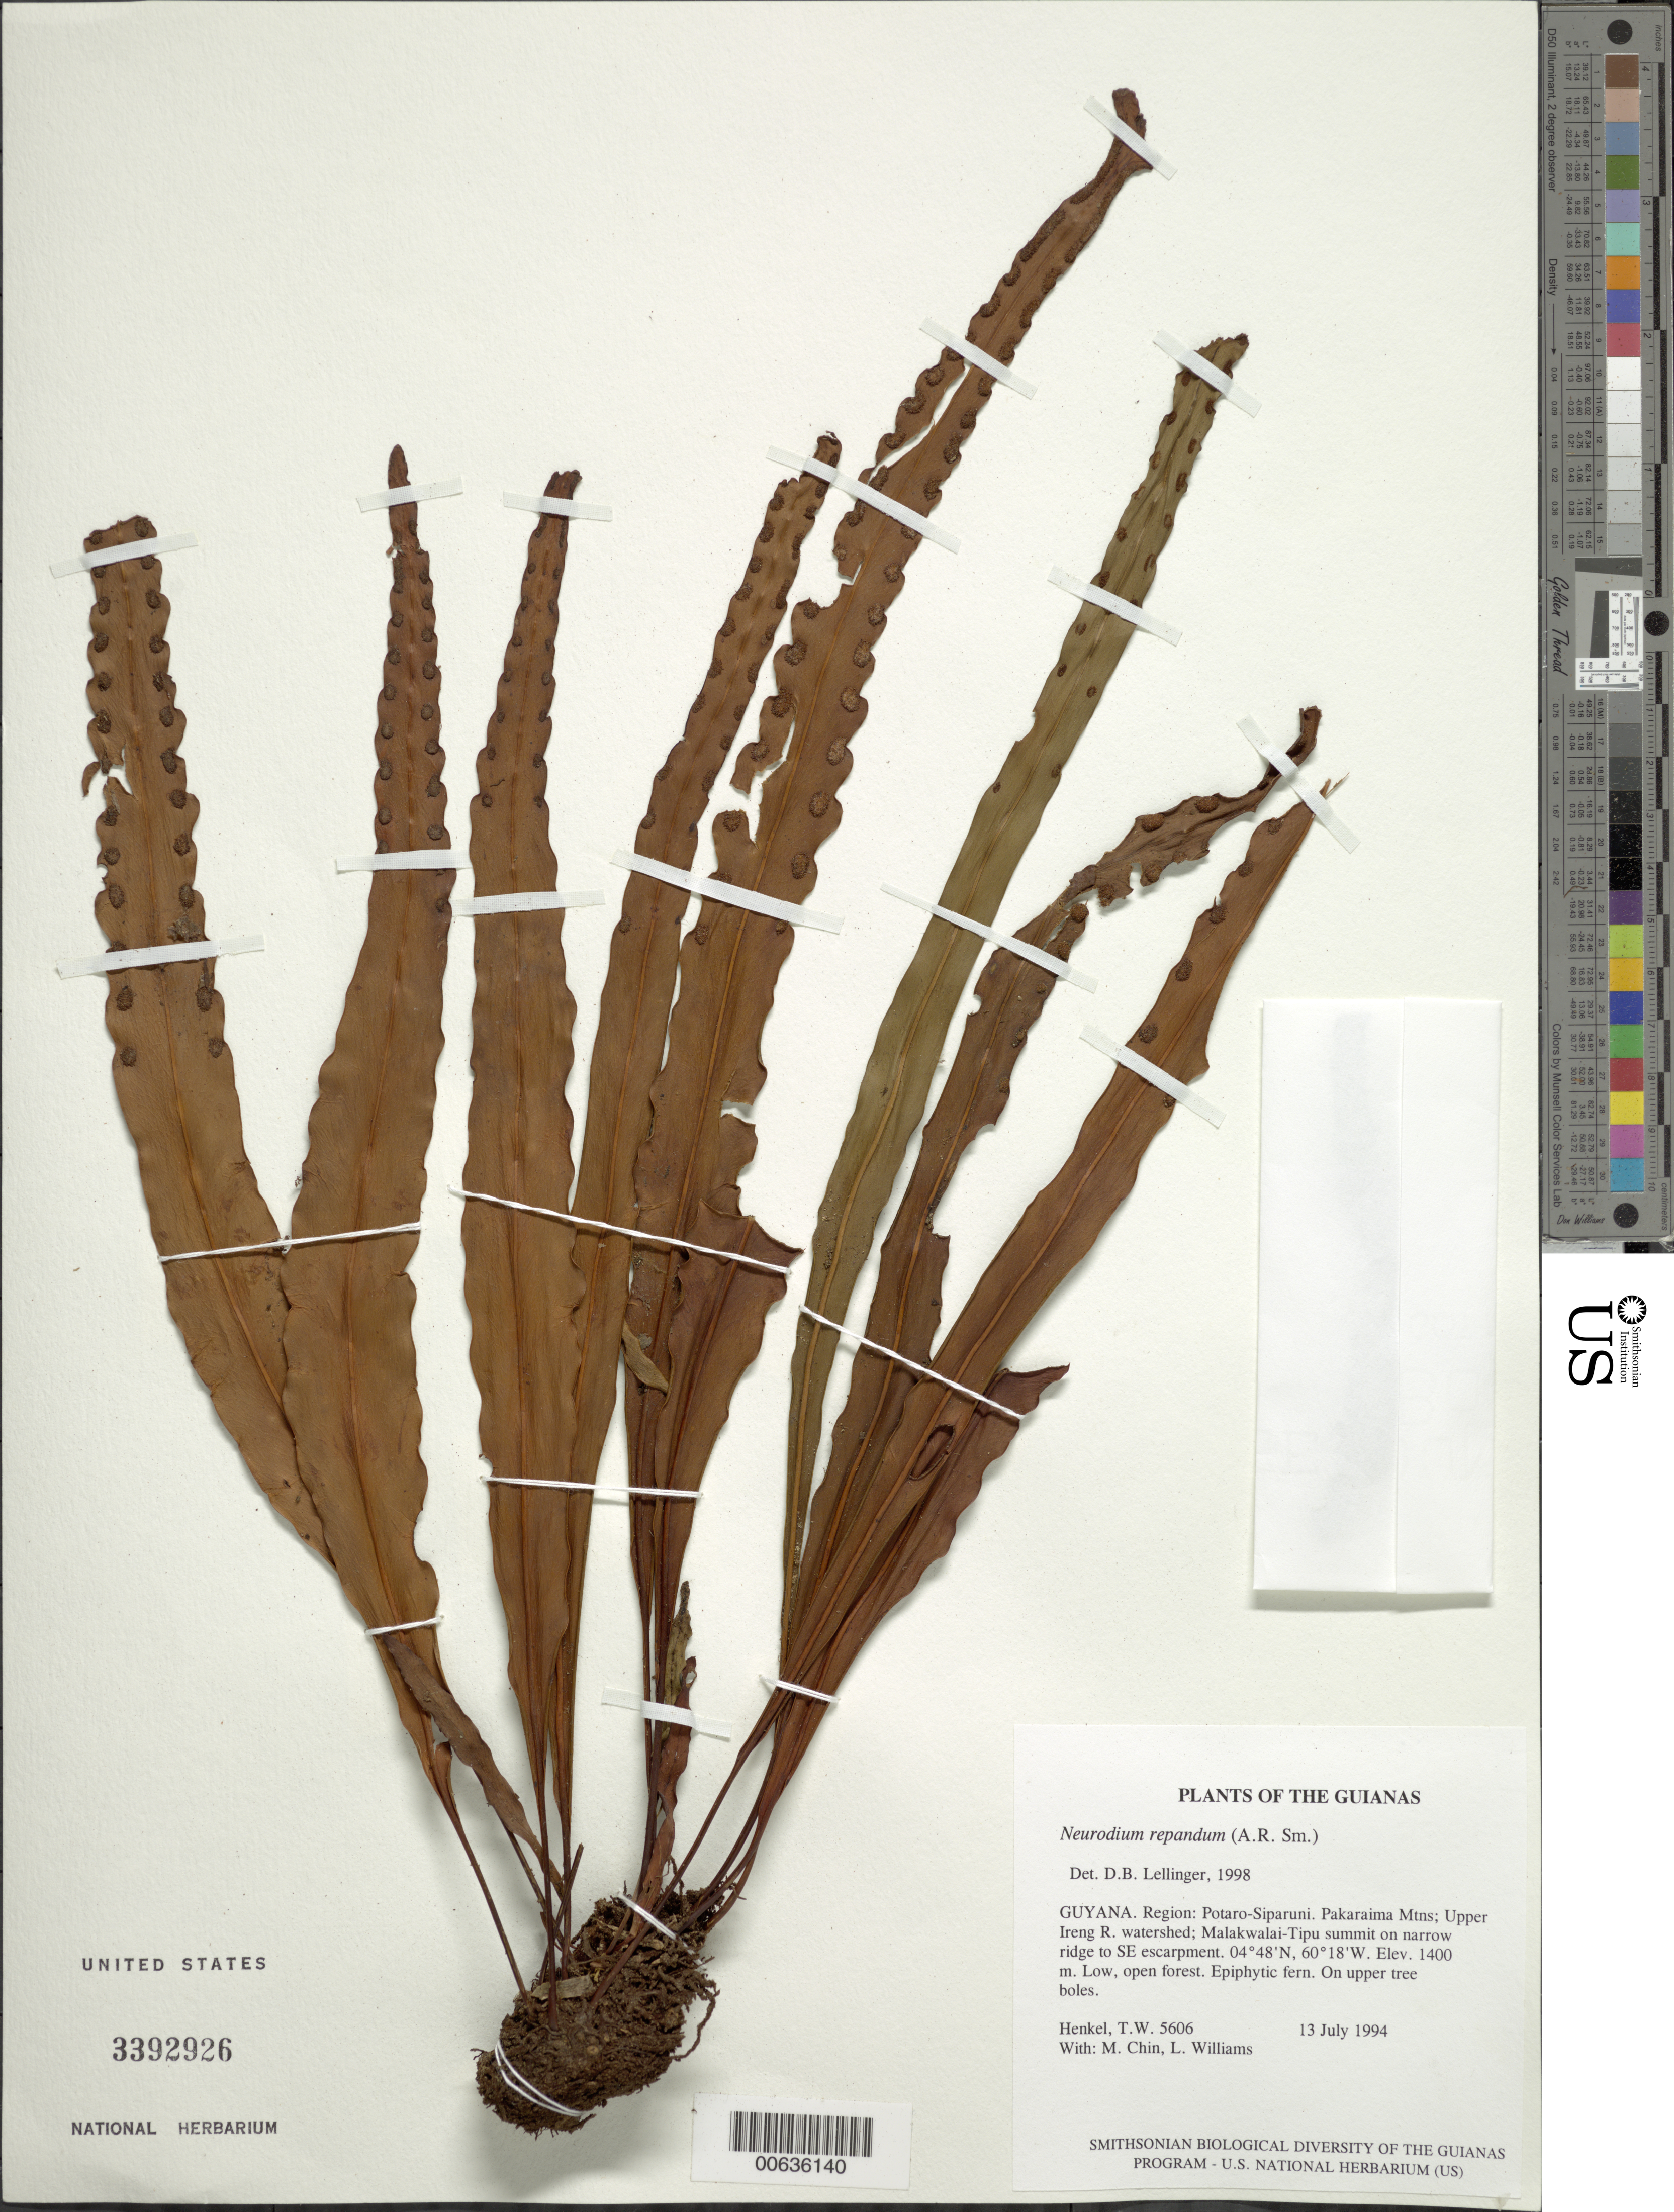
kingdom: Plantae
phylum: Tracheophyta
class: Polypodiopsida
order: Polypodiales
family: Polypodiaceae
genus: Pleopeltis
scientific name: Pleopeltis repanda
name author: A.R. Sm.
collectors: T. Henkel, M. Chin & L. Williams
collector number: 5606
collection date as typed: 13 July 1994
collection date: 1994-07-13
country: Guyana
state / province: Potaro-Siparuni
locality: Pakaraima Mtns; Upper Ireng R. watershed; Malakwalai-Tipu summit on narrow ridge to SE escarpment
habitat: Low, open forest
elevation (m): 1400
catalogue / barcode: US 3392926